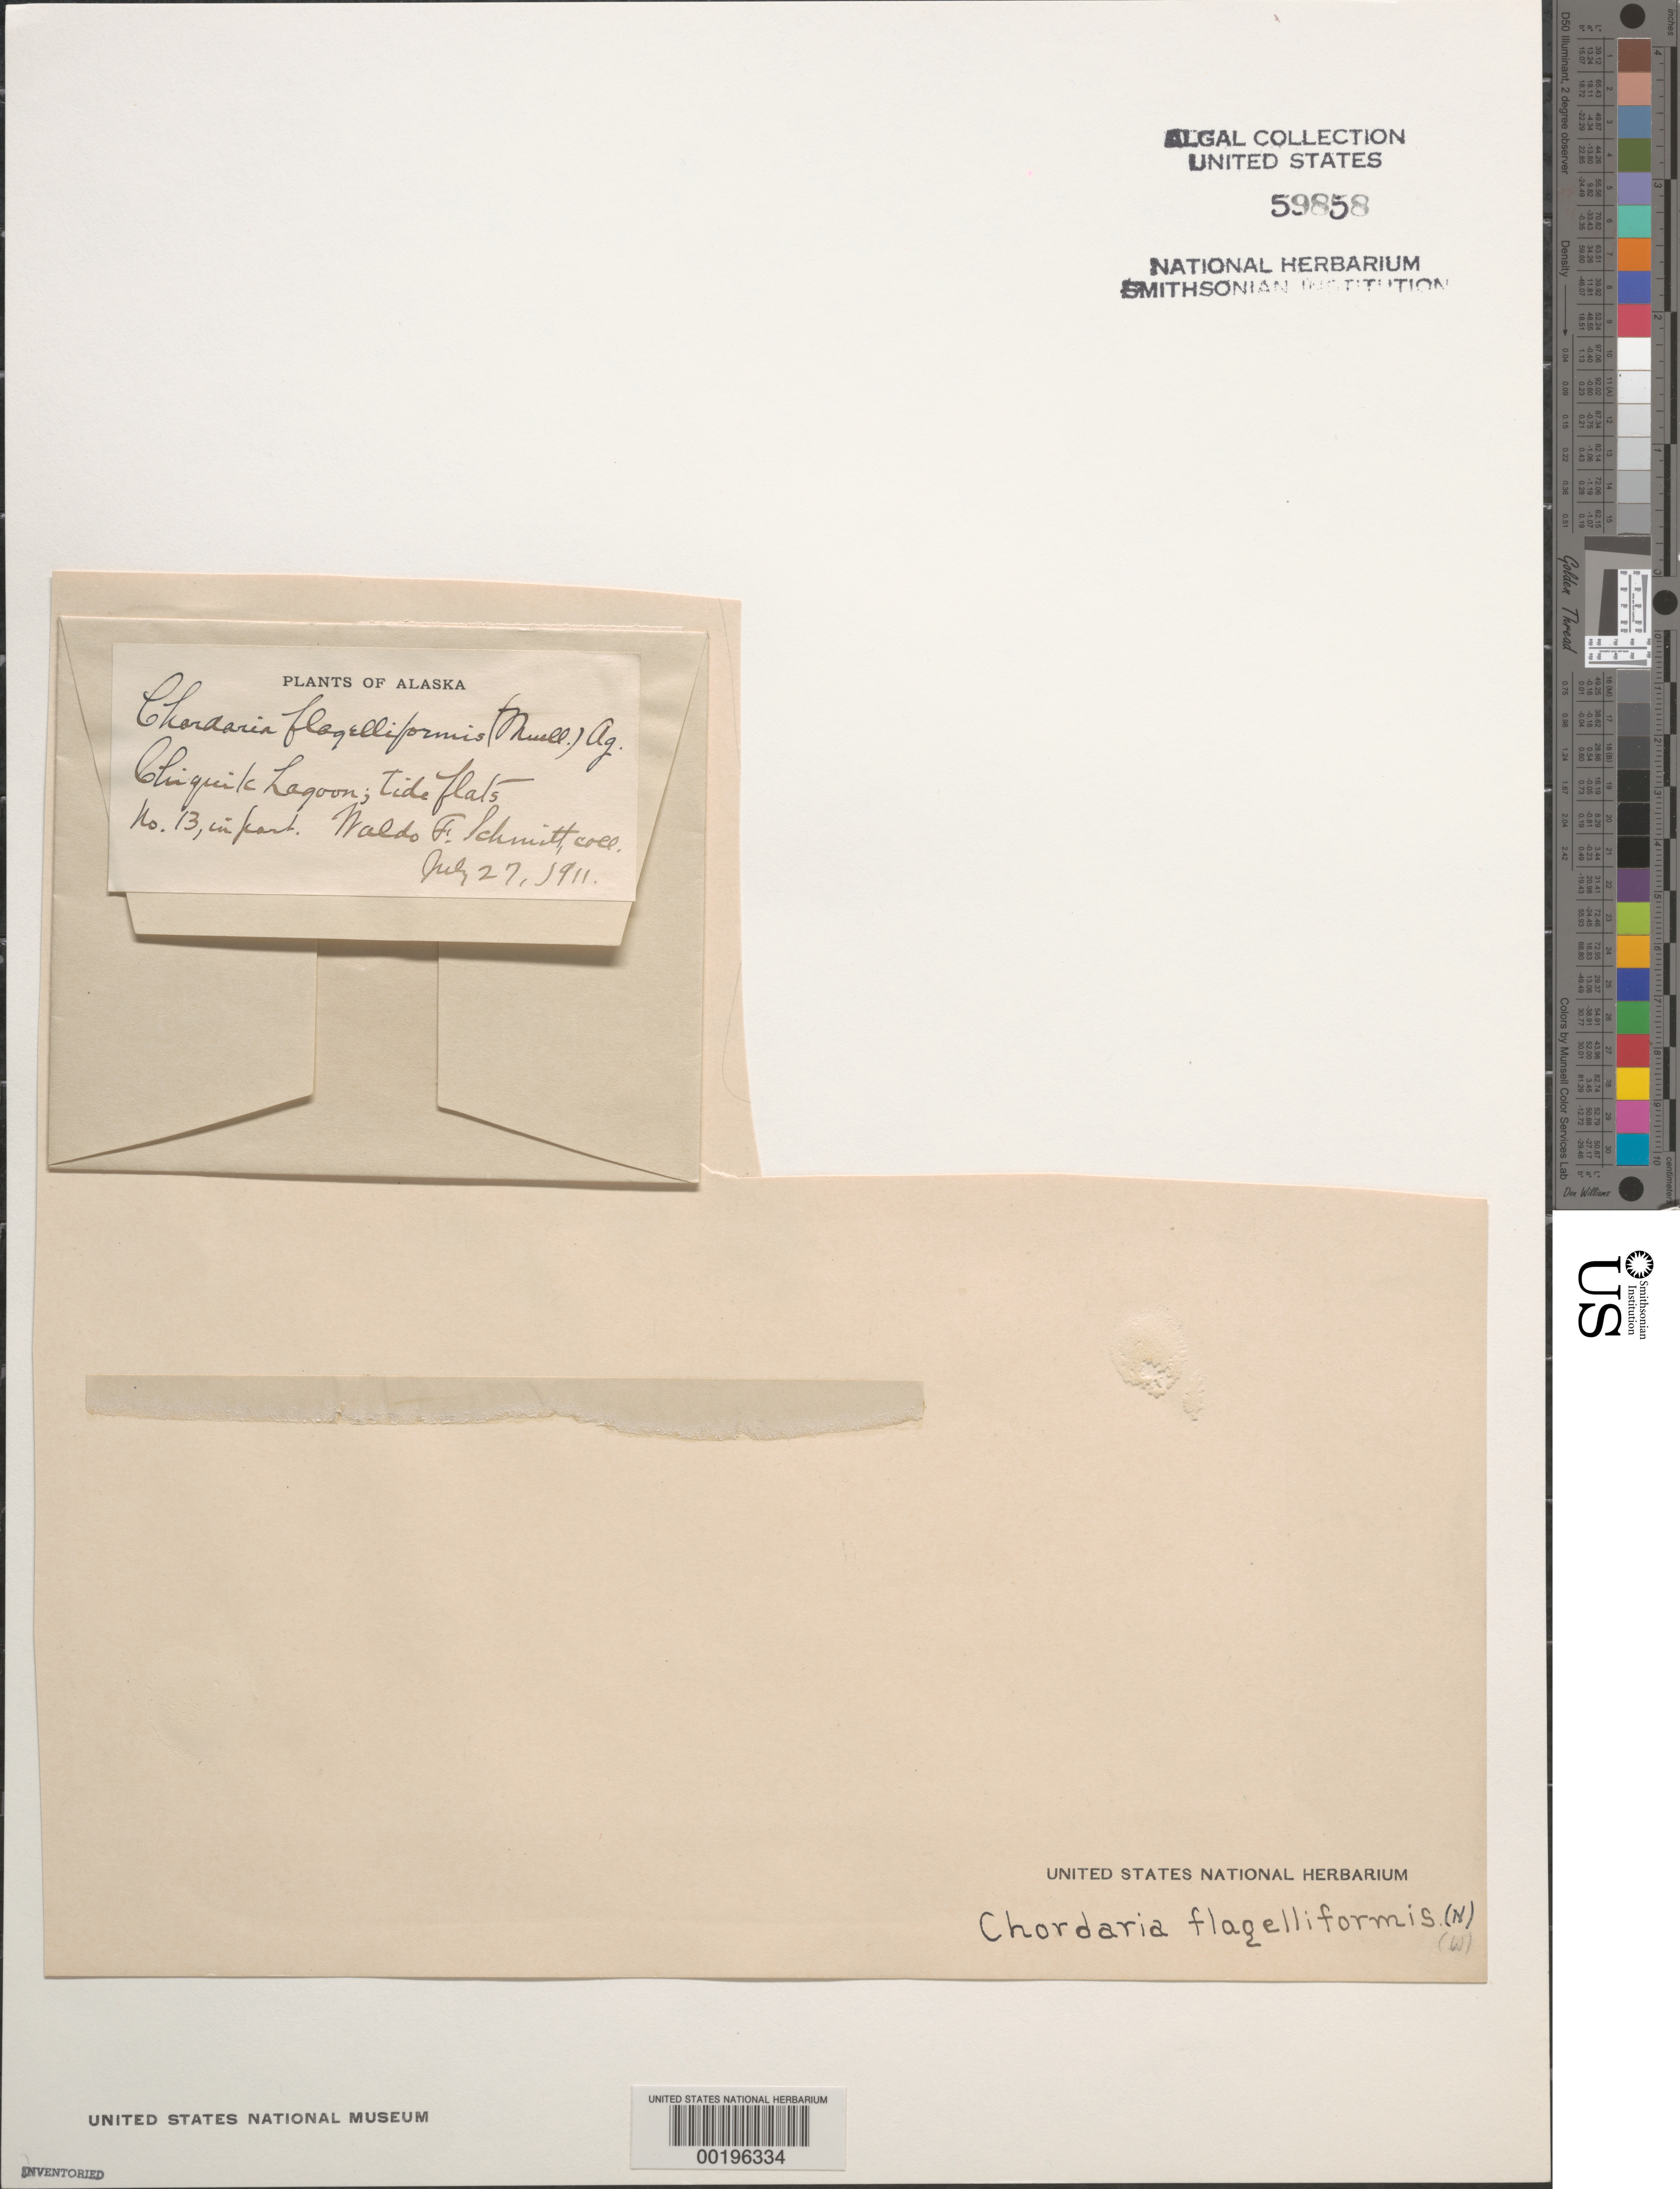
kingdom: Chromista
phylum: Ochrophyta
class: Phaeophyceae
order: Ectocarpales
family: Chordariaceae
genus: Chordaria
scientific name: Chordaria flagelliformis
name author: (Hudson) Grev.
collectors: W. F. Schmitt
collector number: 13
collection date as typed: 27 Jul 1911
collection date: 1911-07-27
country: United States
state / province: Alaska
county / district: Dillingham Division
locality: Chignik Lagoon, Alaska Peninsula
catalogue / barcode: US 59858